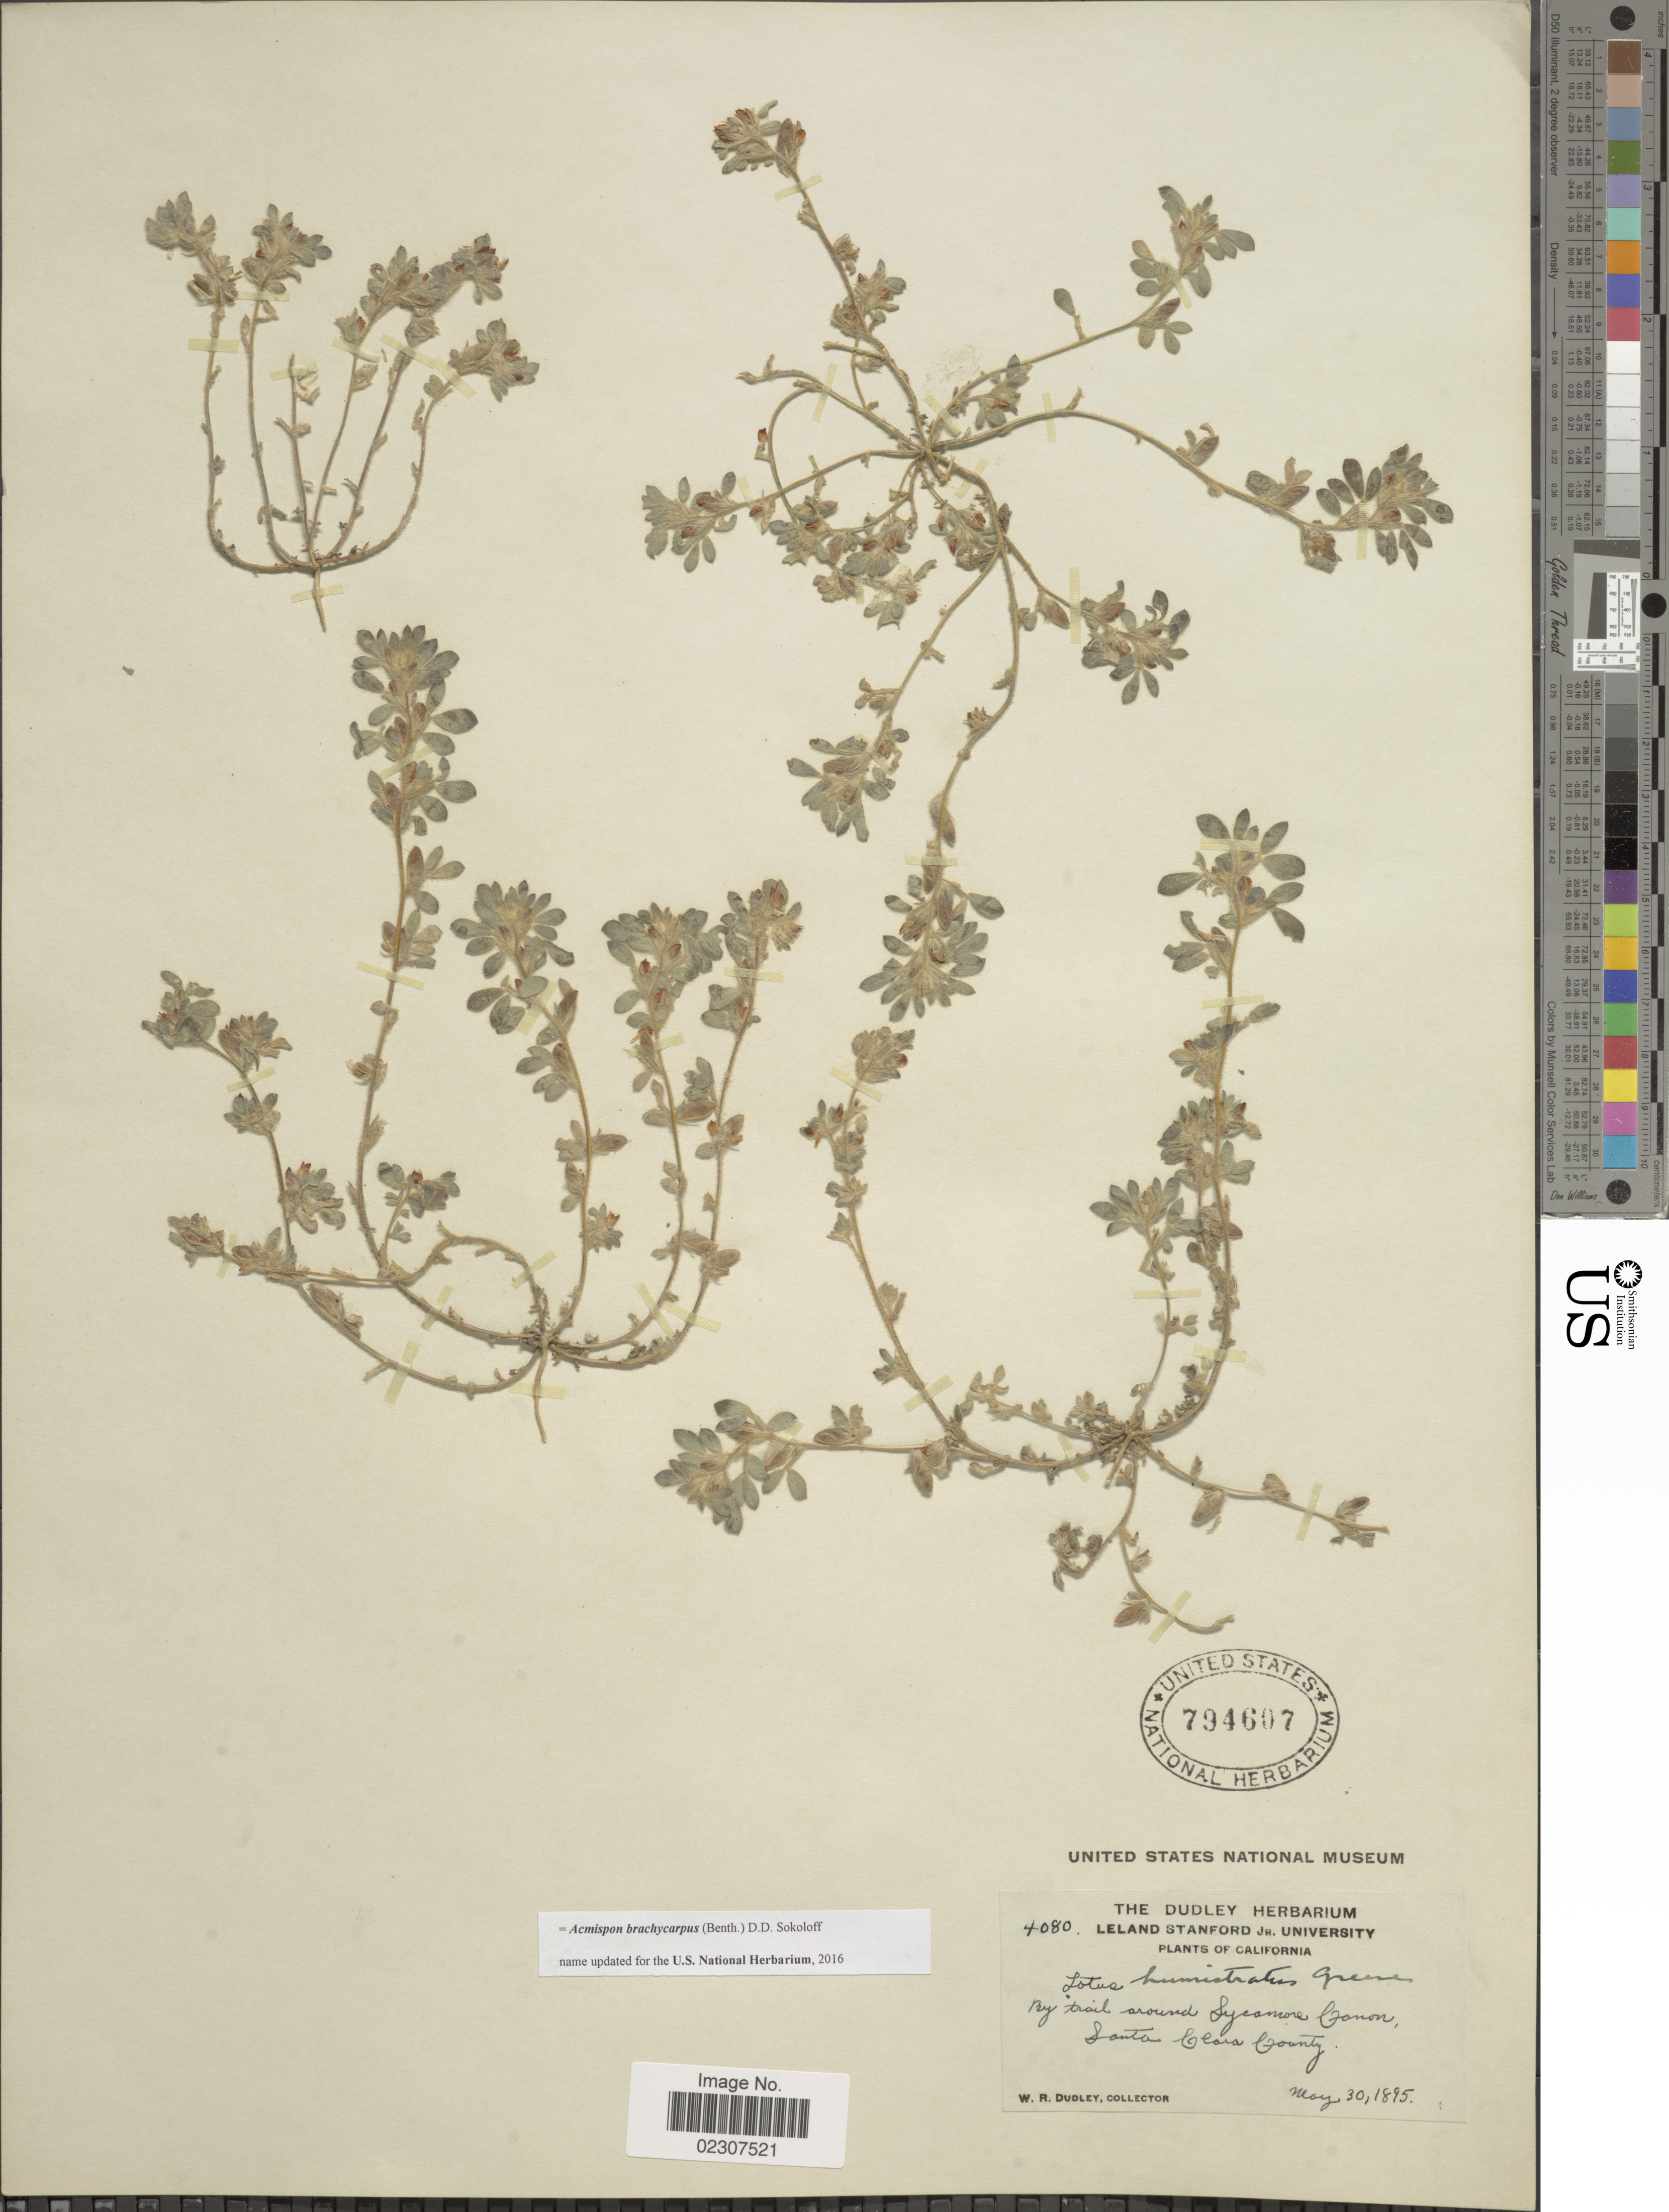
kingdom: Plantae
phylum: Tracheophyta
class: Magnoliopsida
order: Fabales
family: Fabaceae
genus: Acmispon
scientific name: Acmispon brachycarpus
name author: (Benth.) D.D. Sokoloff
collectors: W. Dudley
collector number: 4080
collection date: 1895-05-30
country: United States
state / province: California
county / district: Santa Clara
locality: By trail around Lycamore Canon, Santa Clara County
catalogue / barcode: US 794607